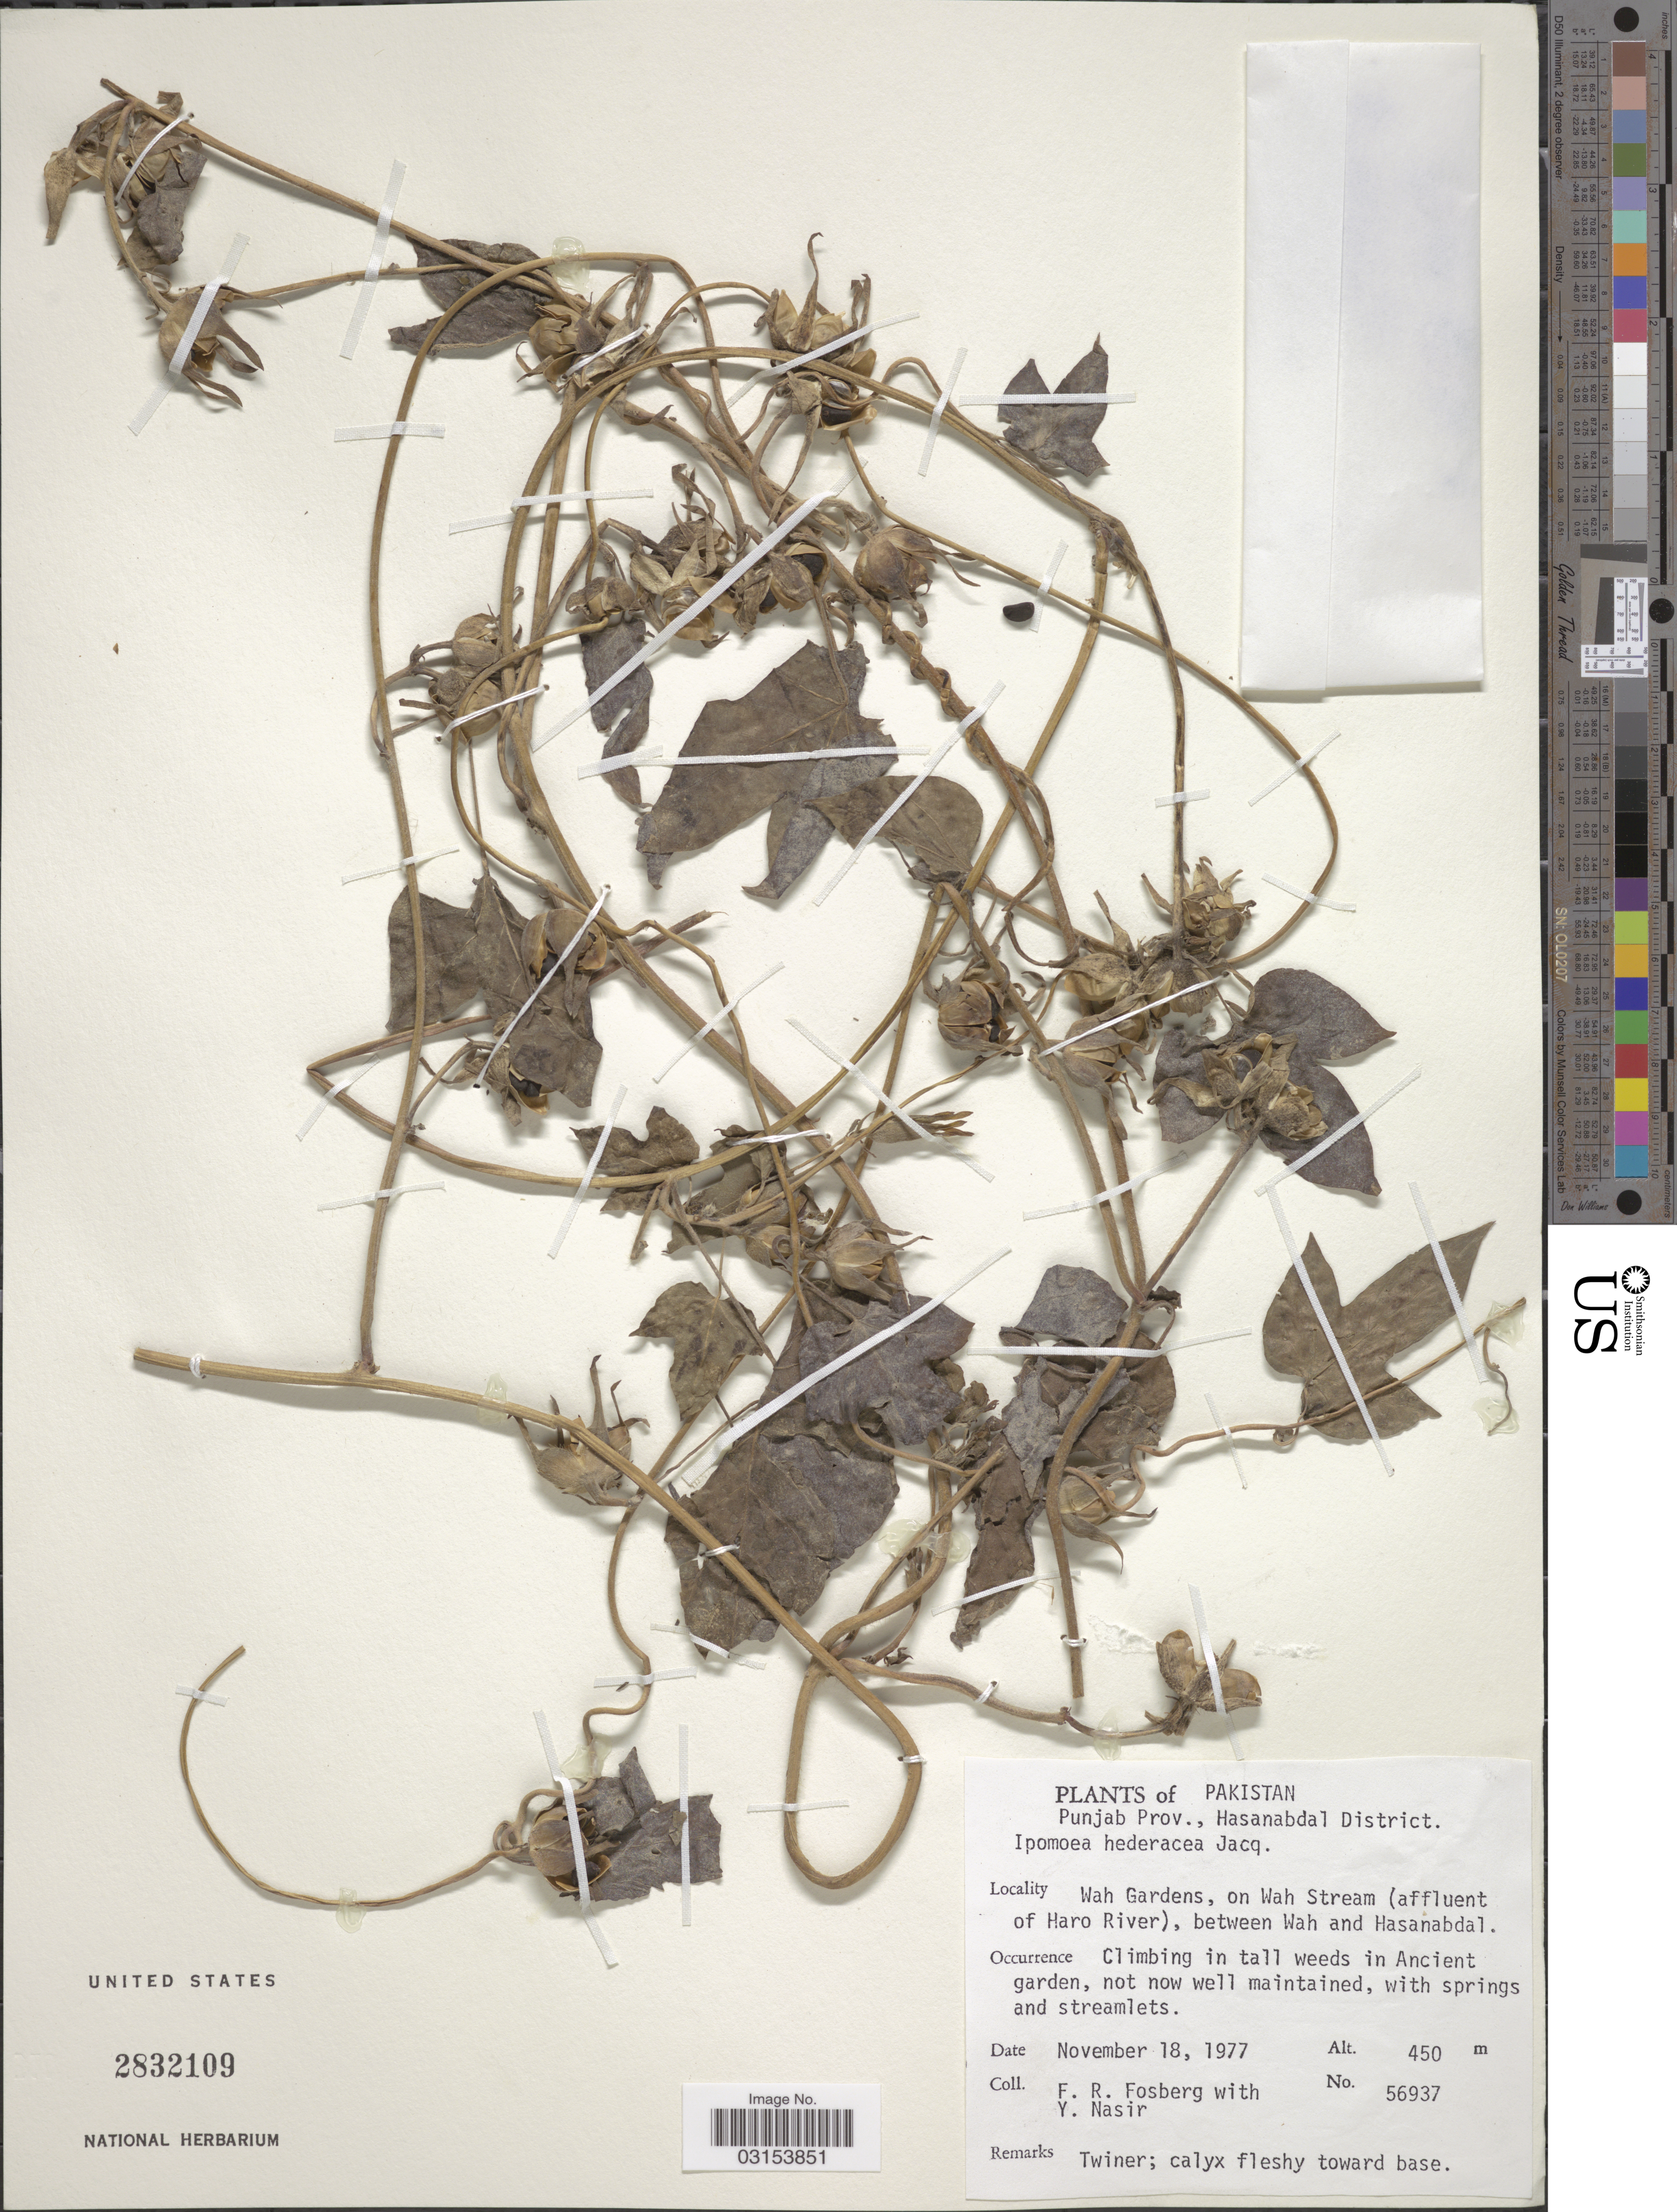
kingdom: Plantae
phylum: Tracheophyta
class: Magnoliopsida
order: Solanales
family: Convolvulaceae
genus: Ipomoea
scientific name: Ipomoea hederacea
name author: Jacq.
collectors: F. R. Fosberg & Y. Nasir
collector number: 56937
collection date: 1977-11-18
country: Pakistan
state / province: Punjab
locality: Hasanabdal District. Wah Gardens, on Wah Stream (affluent of Haro River), between Wah and Hasanabdal.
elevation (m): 450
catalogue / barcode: US 2832109